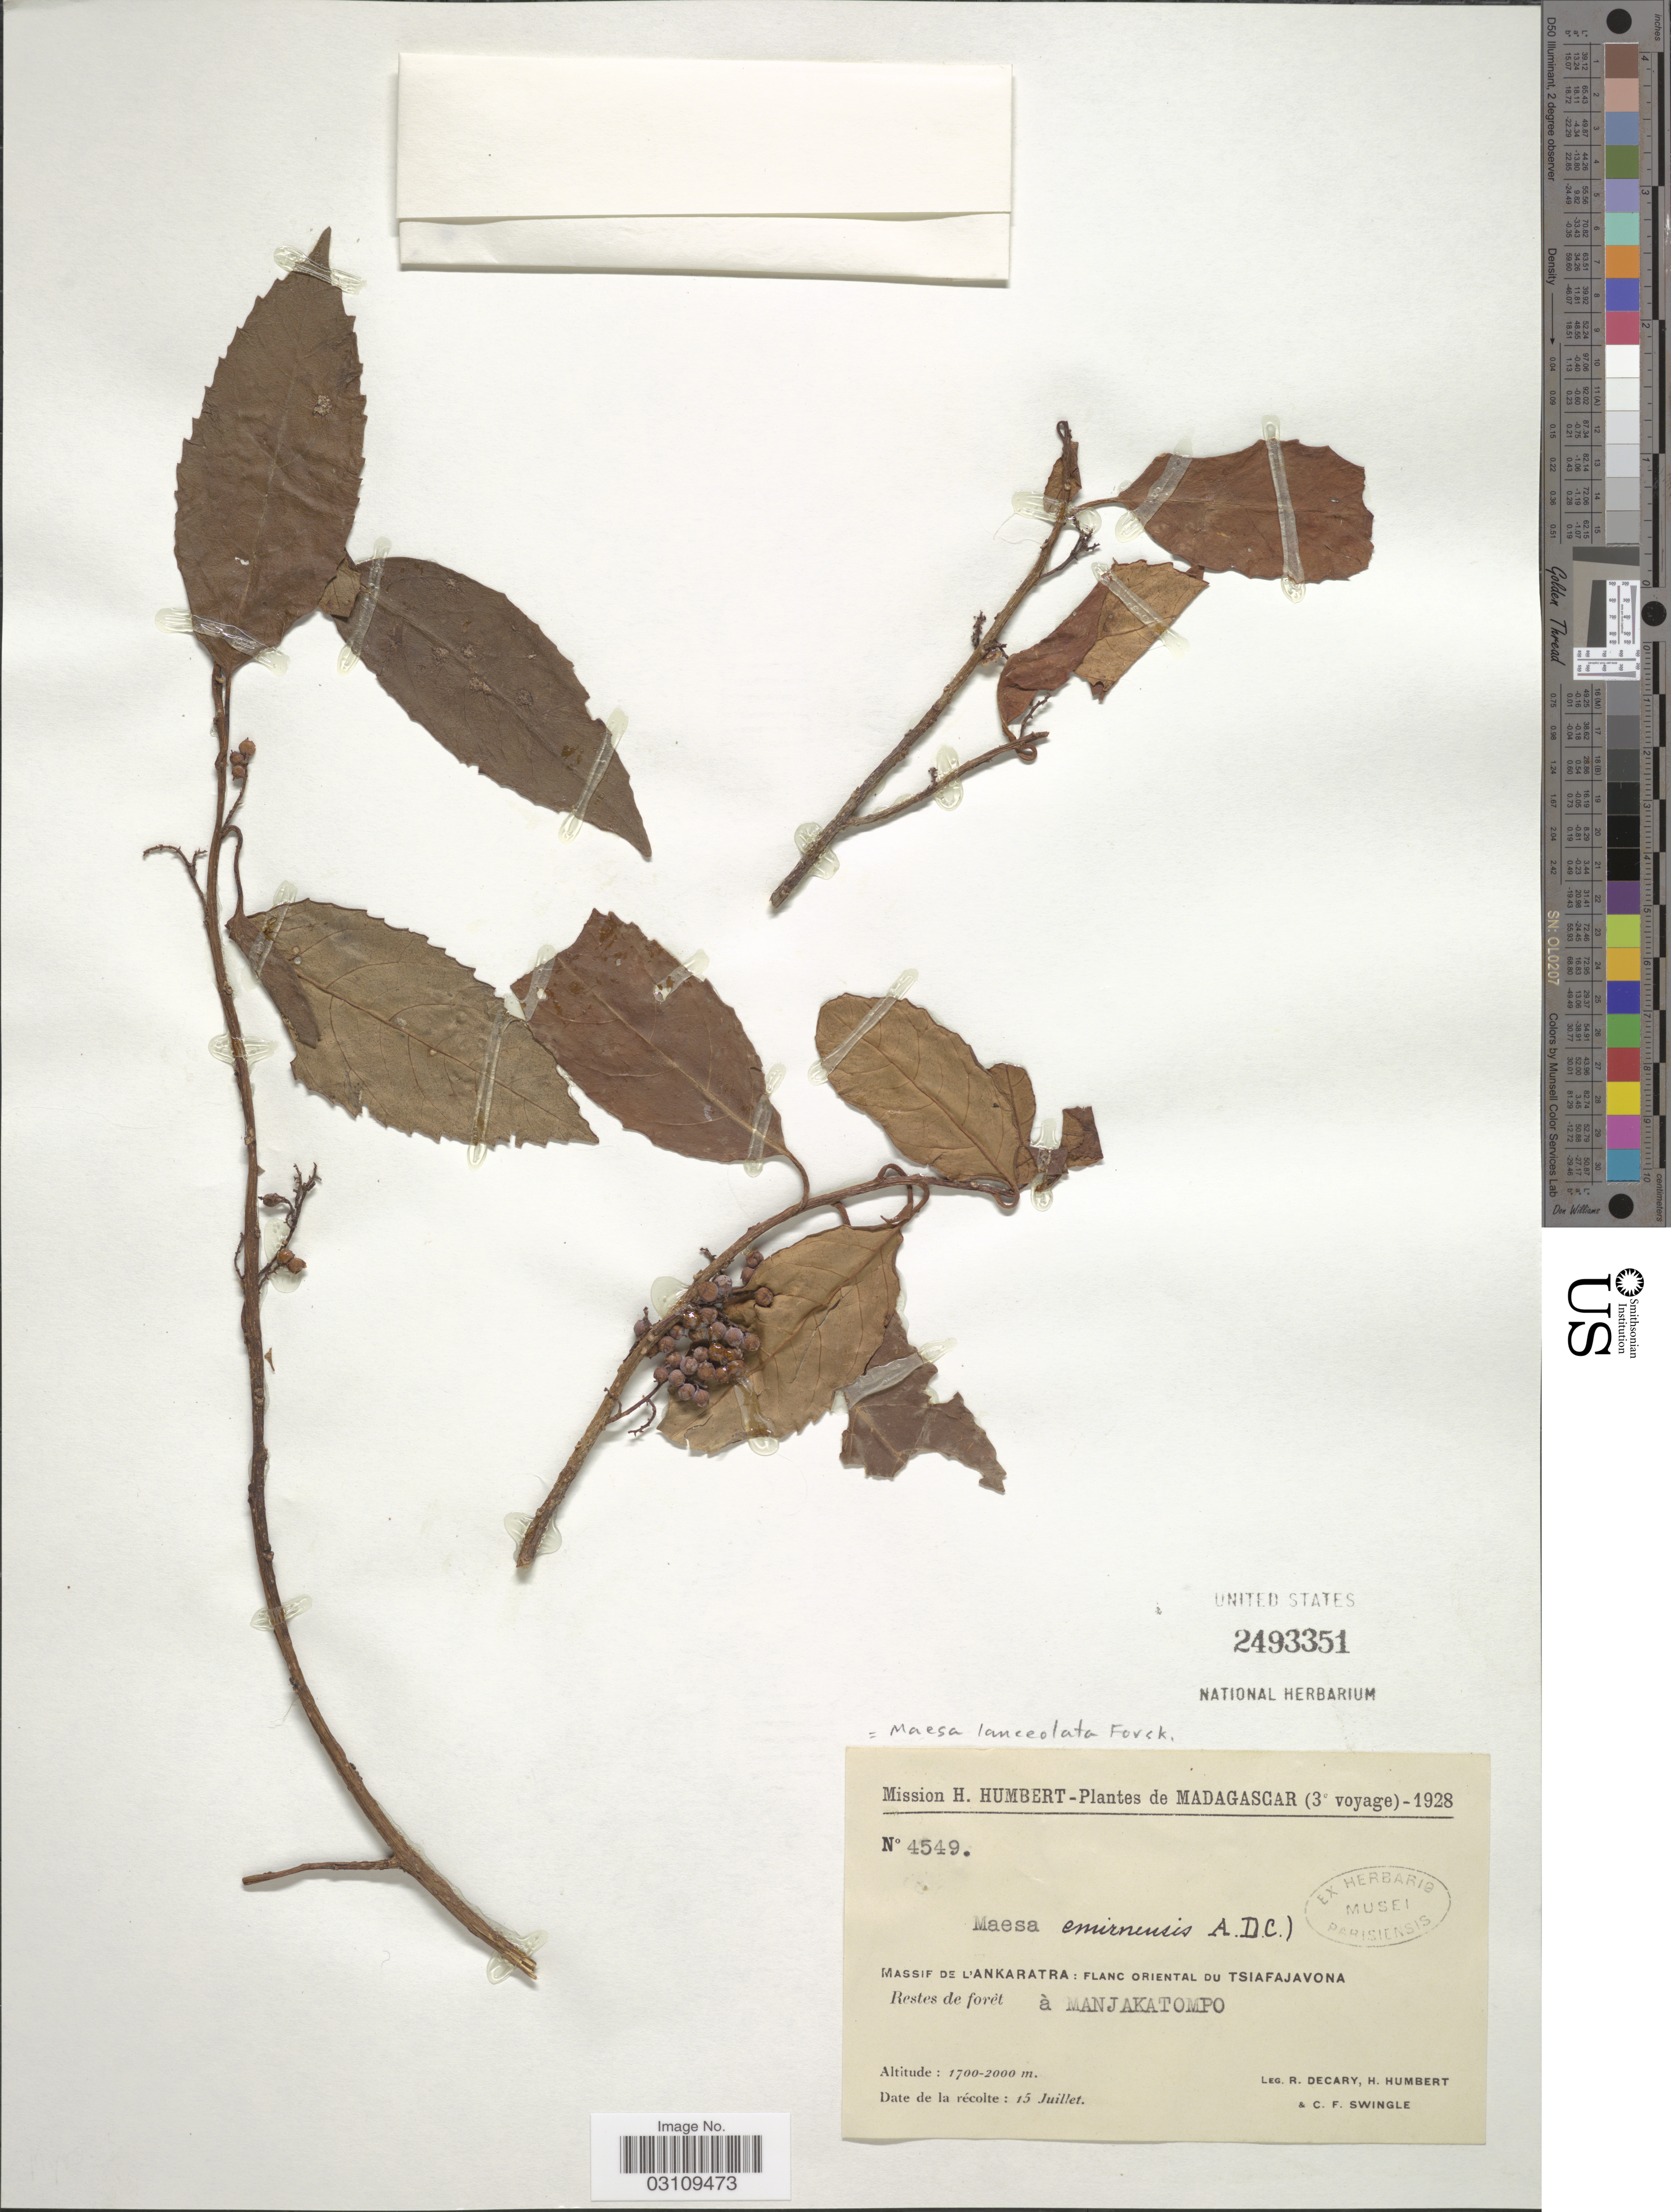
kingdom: Plantae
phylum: Tracheophyta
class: Magnoliopsida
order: Ericales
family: Primulaceae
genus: Maesa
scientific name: Maesa lanceolata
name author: Forssk.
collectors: R. Decary, H. Humbert & C. Swingle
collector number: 4549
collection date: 1928-07-15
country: Madagascar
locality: Massif de l'Ankaratra: Flanc oriental du Tsiafajavona, Restes de forét à Manjakatompo.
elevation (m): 1700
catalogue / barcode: US 2493351